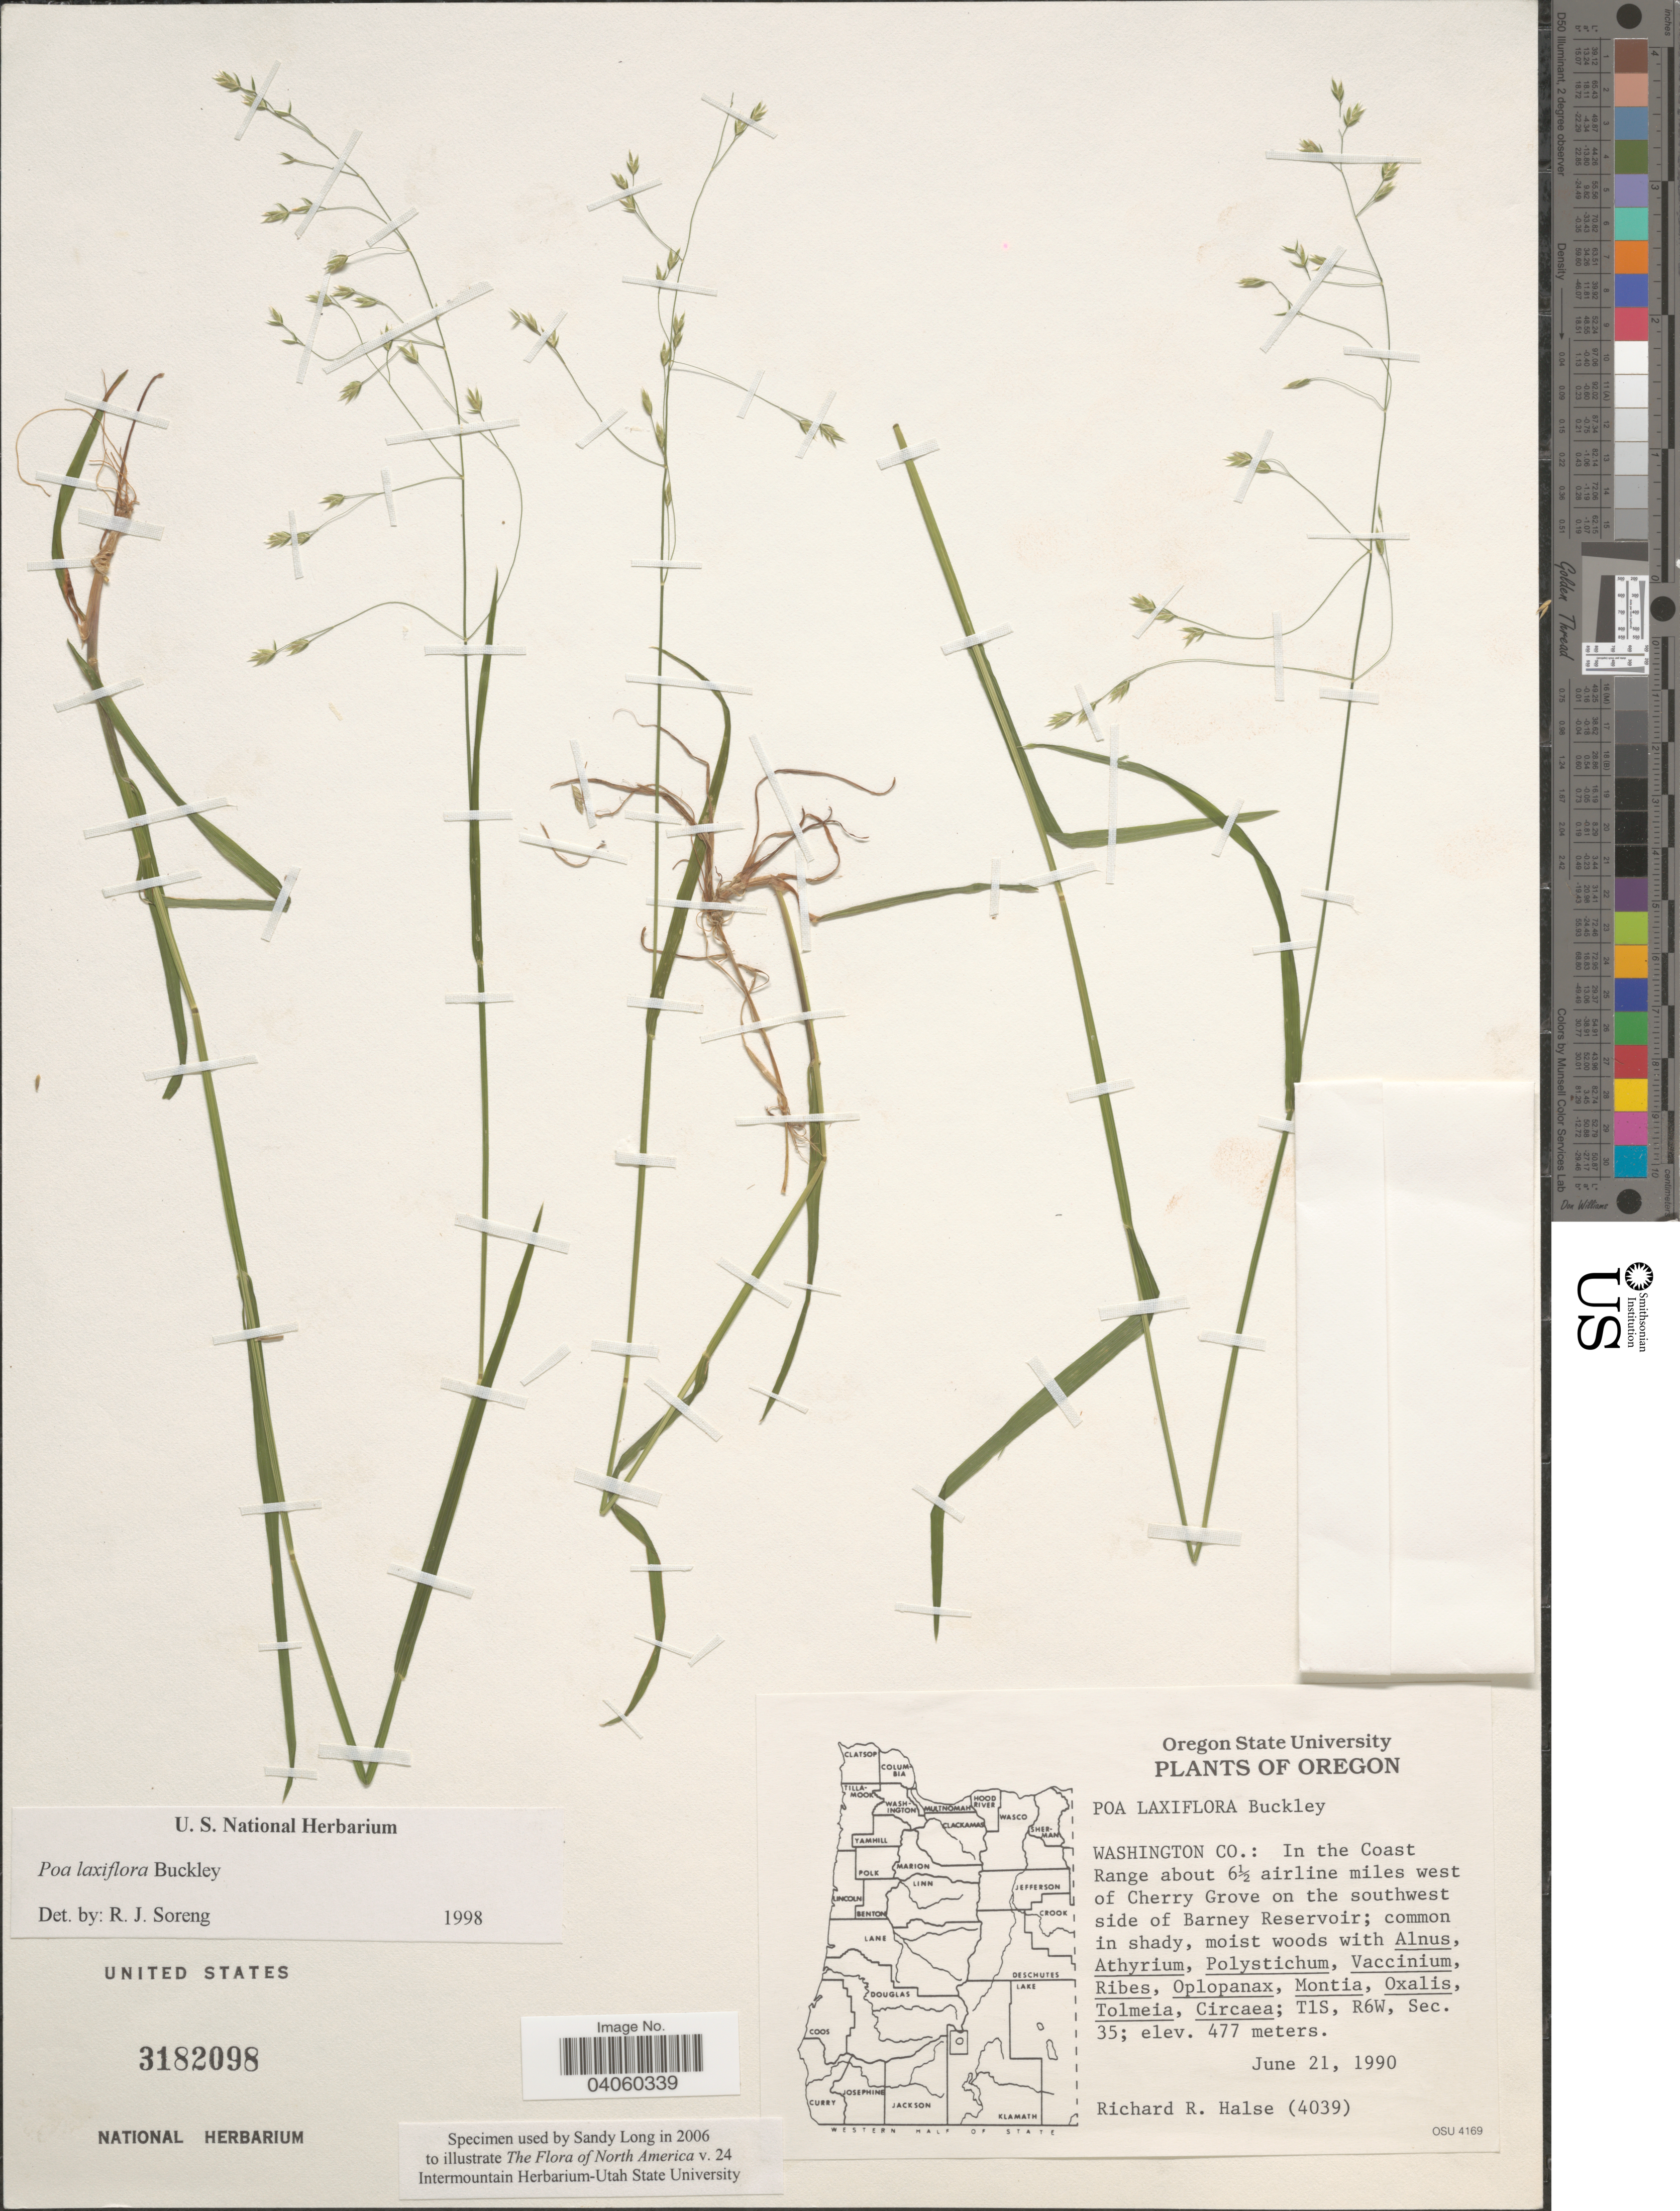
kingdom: Plantae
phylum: Tracheophyta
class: Liliopsida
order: Poales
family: Poaceae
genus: Poa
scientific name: Poa laxiflora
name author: Buckley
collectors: R. Halse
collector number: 4039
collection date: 1990-06-21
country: United States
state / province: Oregon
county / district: Washington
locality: Washington Co.: In the Coast Range about 6½ airline miles west of Cherry Grove on the southwest side of Barney Reservoir; T1S, R6W, Sec. 35.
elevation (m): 477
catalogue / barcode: US 3182098